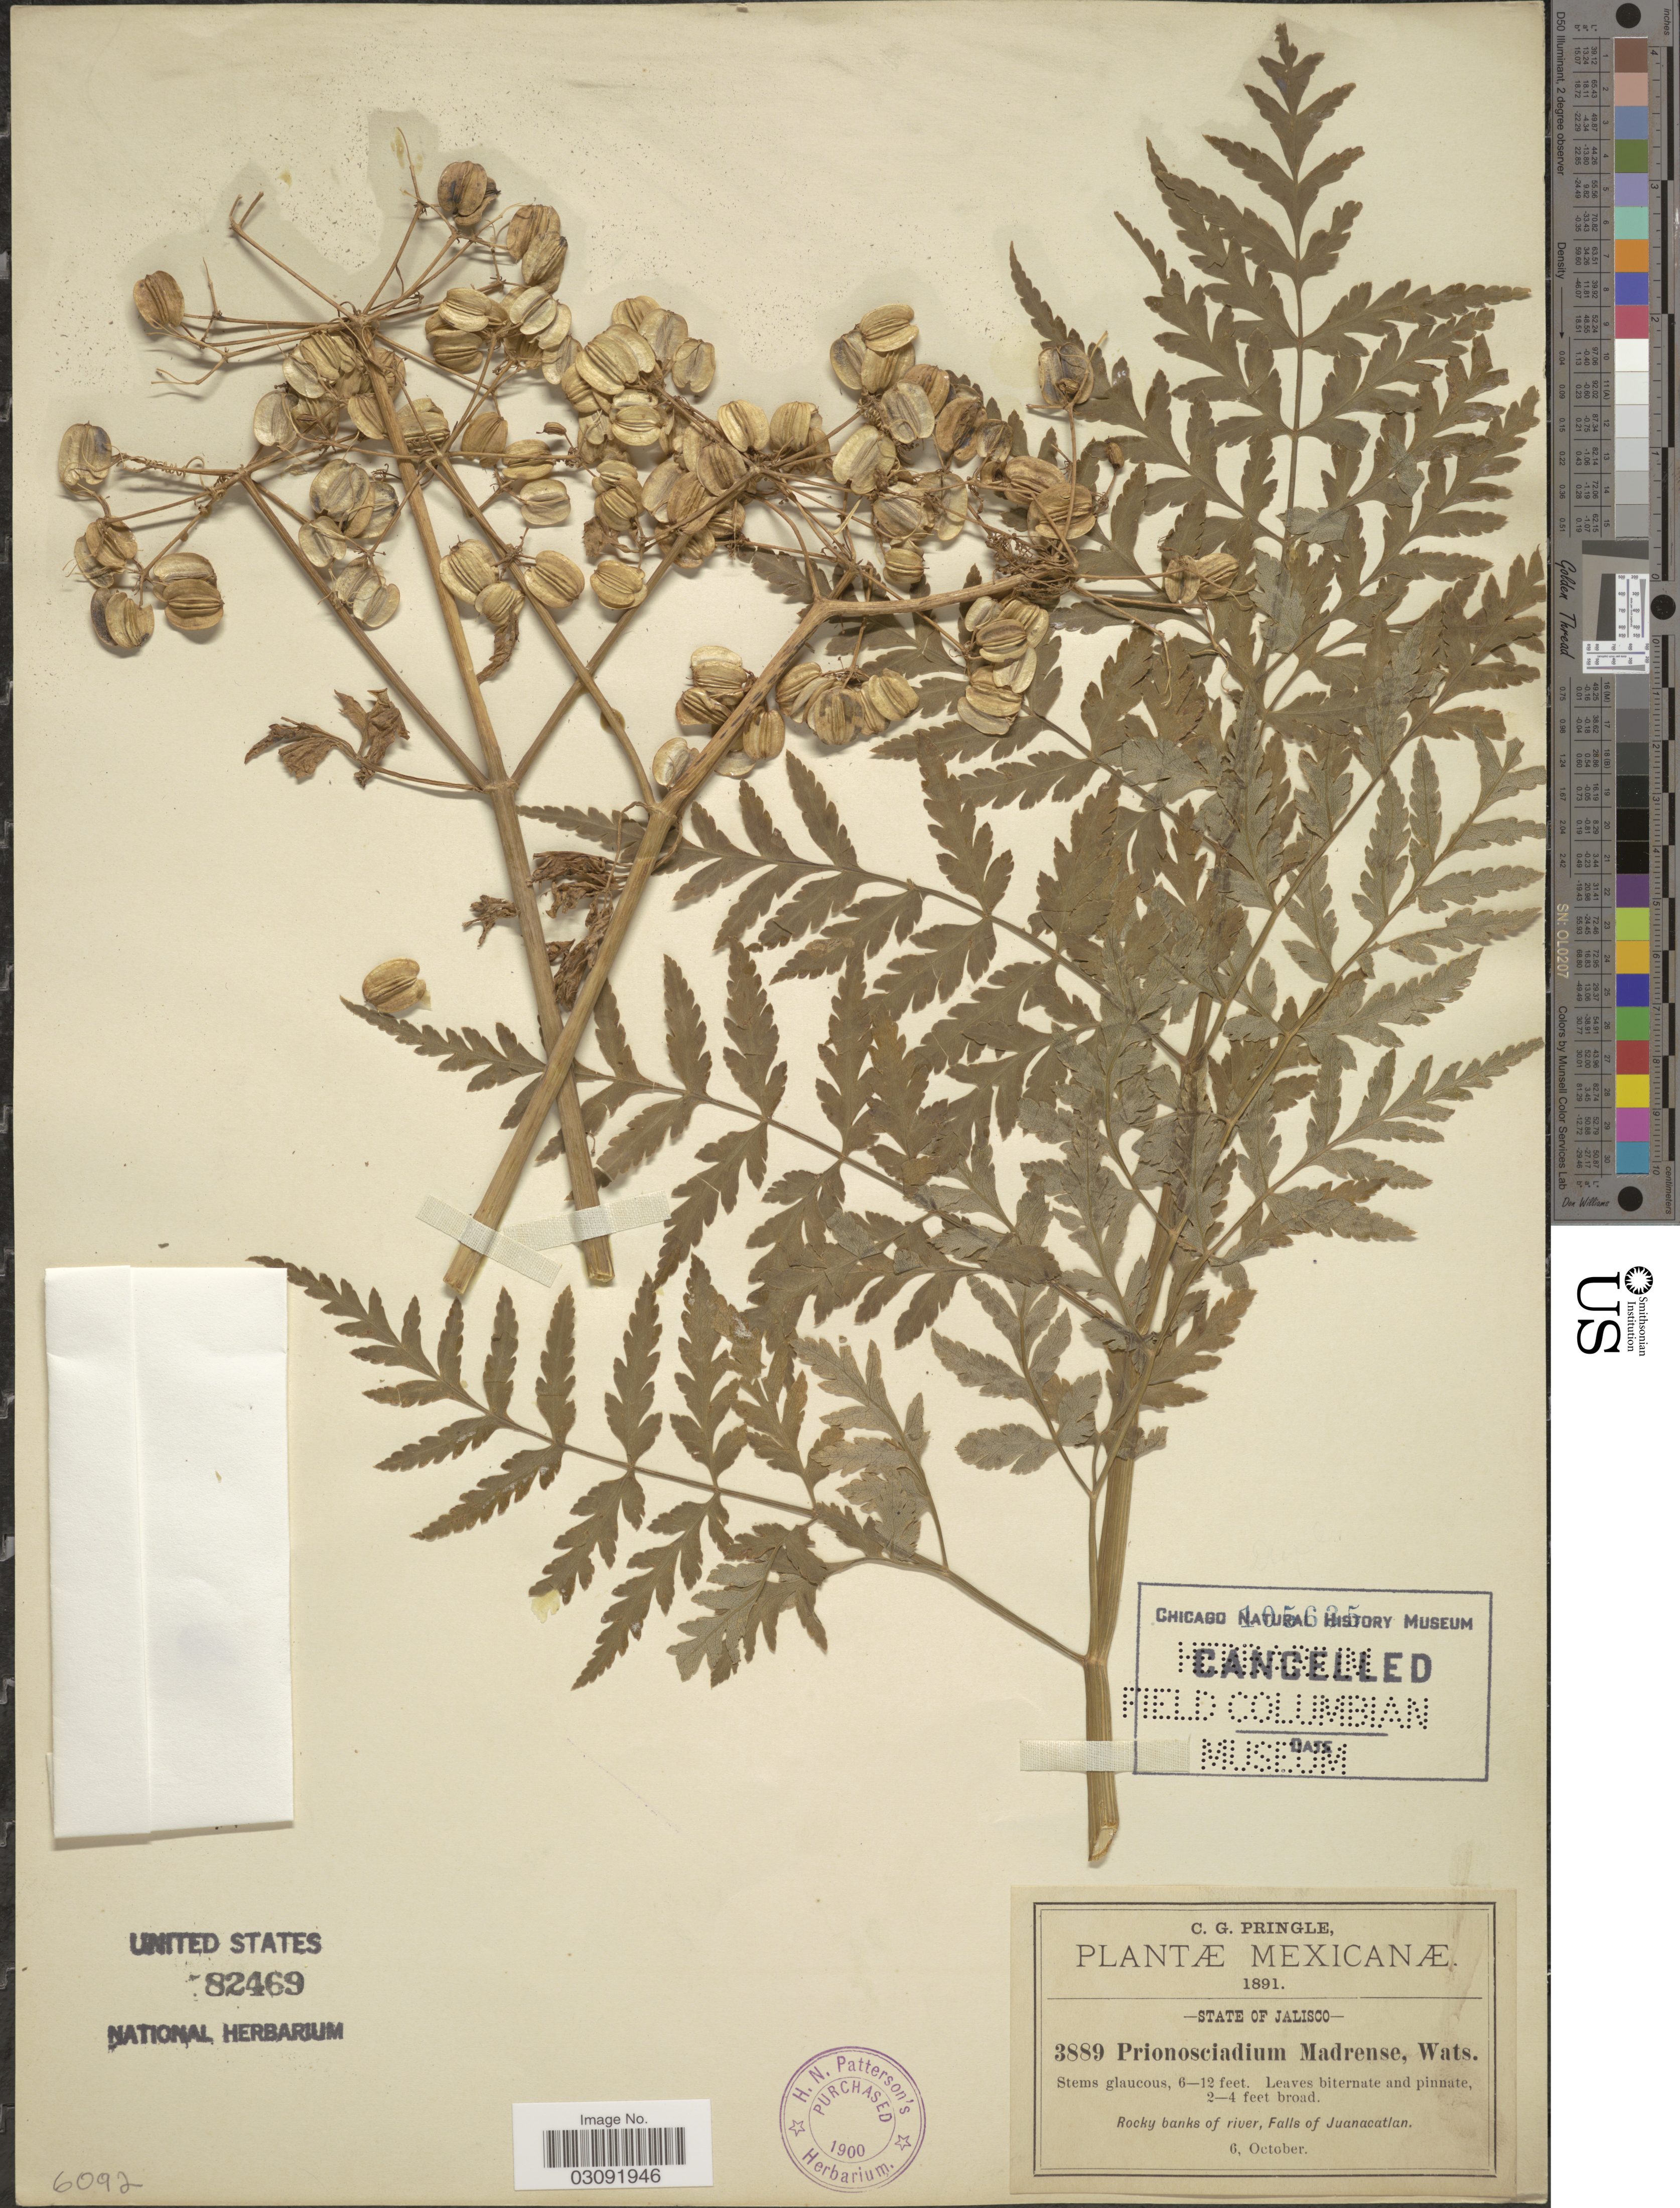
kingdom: Plantae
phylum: Tracheophyta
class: Magnoliopsida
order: Apiales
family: Apiaceae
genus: Prionosciadium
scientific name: Prionosciadium madrense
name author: S. Watson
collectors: C. G. Pringle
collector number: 3889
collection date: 1891-10-06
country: Mexico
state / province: Jalisco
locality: Rocky banks of river, Falls of Juanacatlan.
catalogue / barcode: US 82469